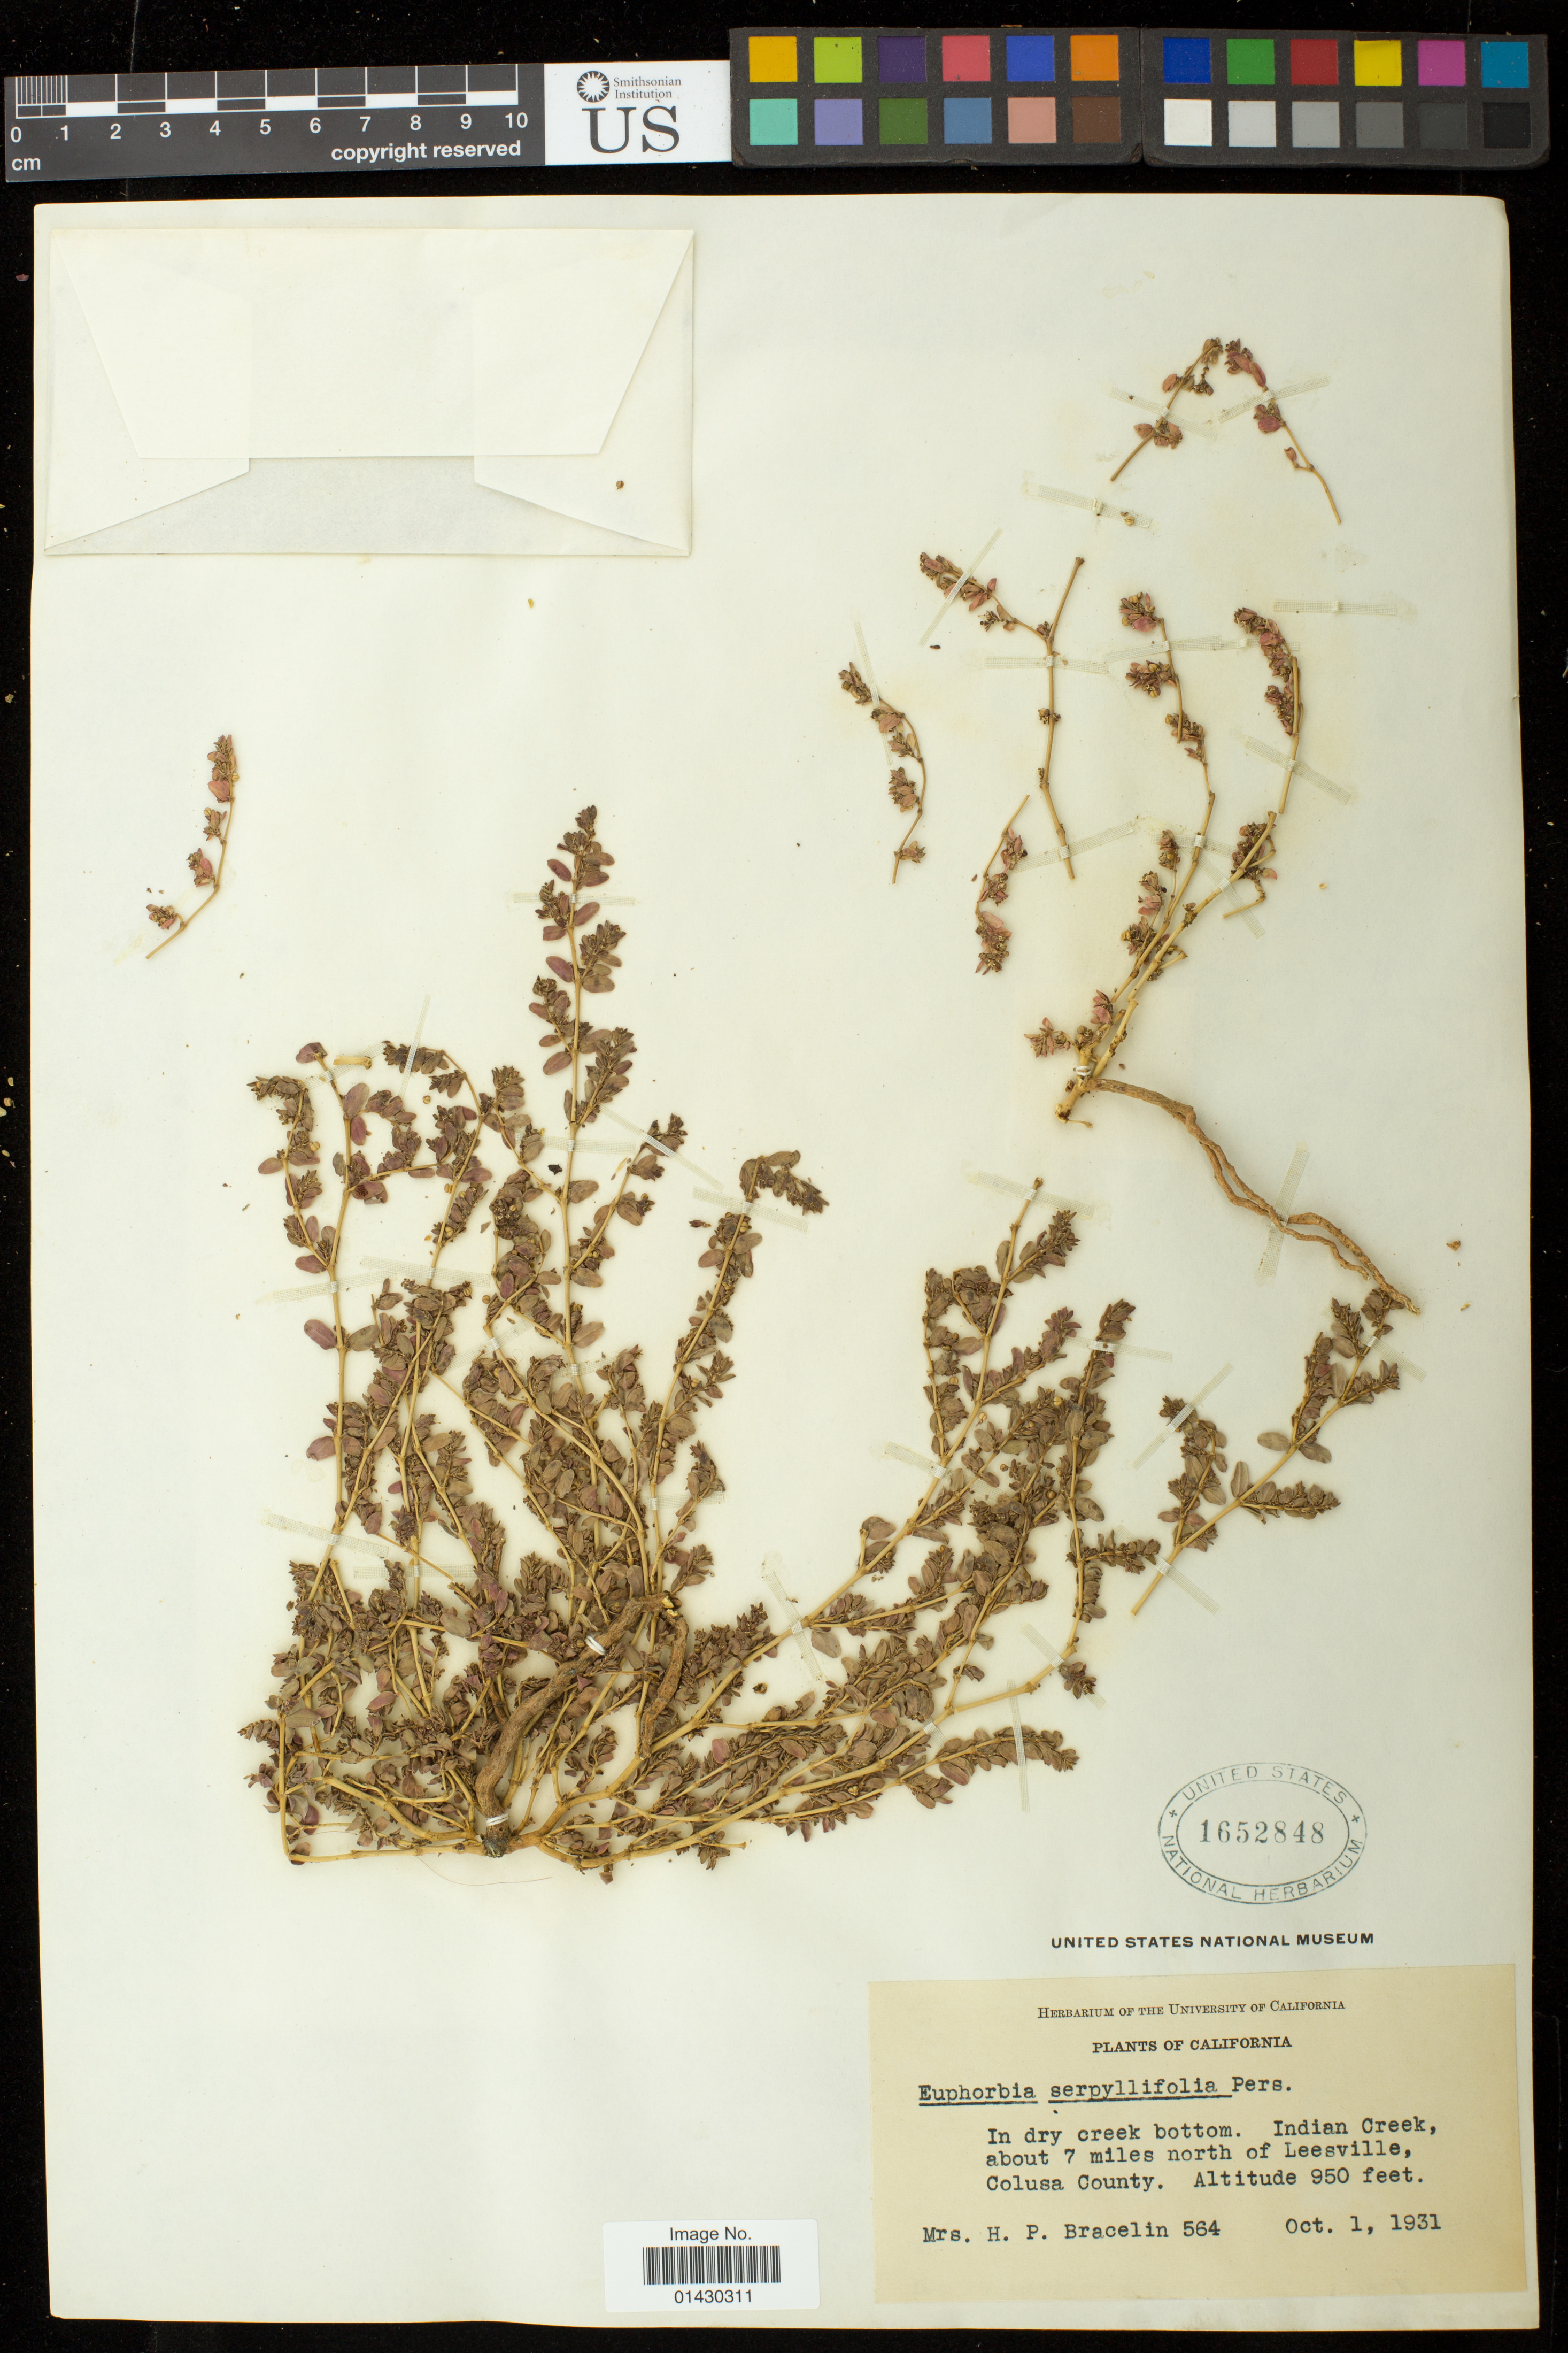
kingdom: Plantae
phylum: Tracheophyta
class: Magnoliopsida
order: Malpighiales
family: Euphorbiaceae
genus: Euphorbia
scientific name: Euphorbia serpillifolia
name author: Pers.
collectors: N. Bracelin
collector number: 564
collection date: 1931-10-01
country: United States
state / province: California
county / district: Colusa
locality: Indian Creek, about 7 miles north of Leesville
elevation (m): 290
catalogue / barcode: US 1652848